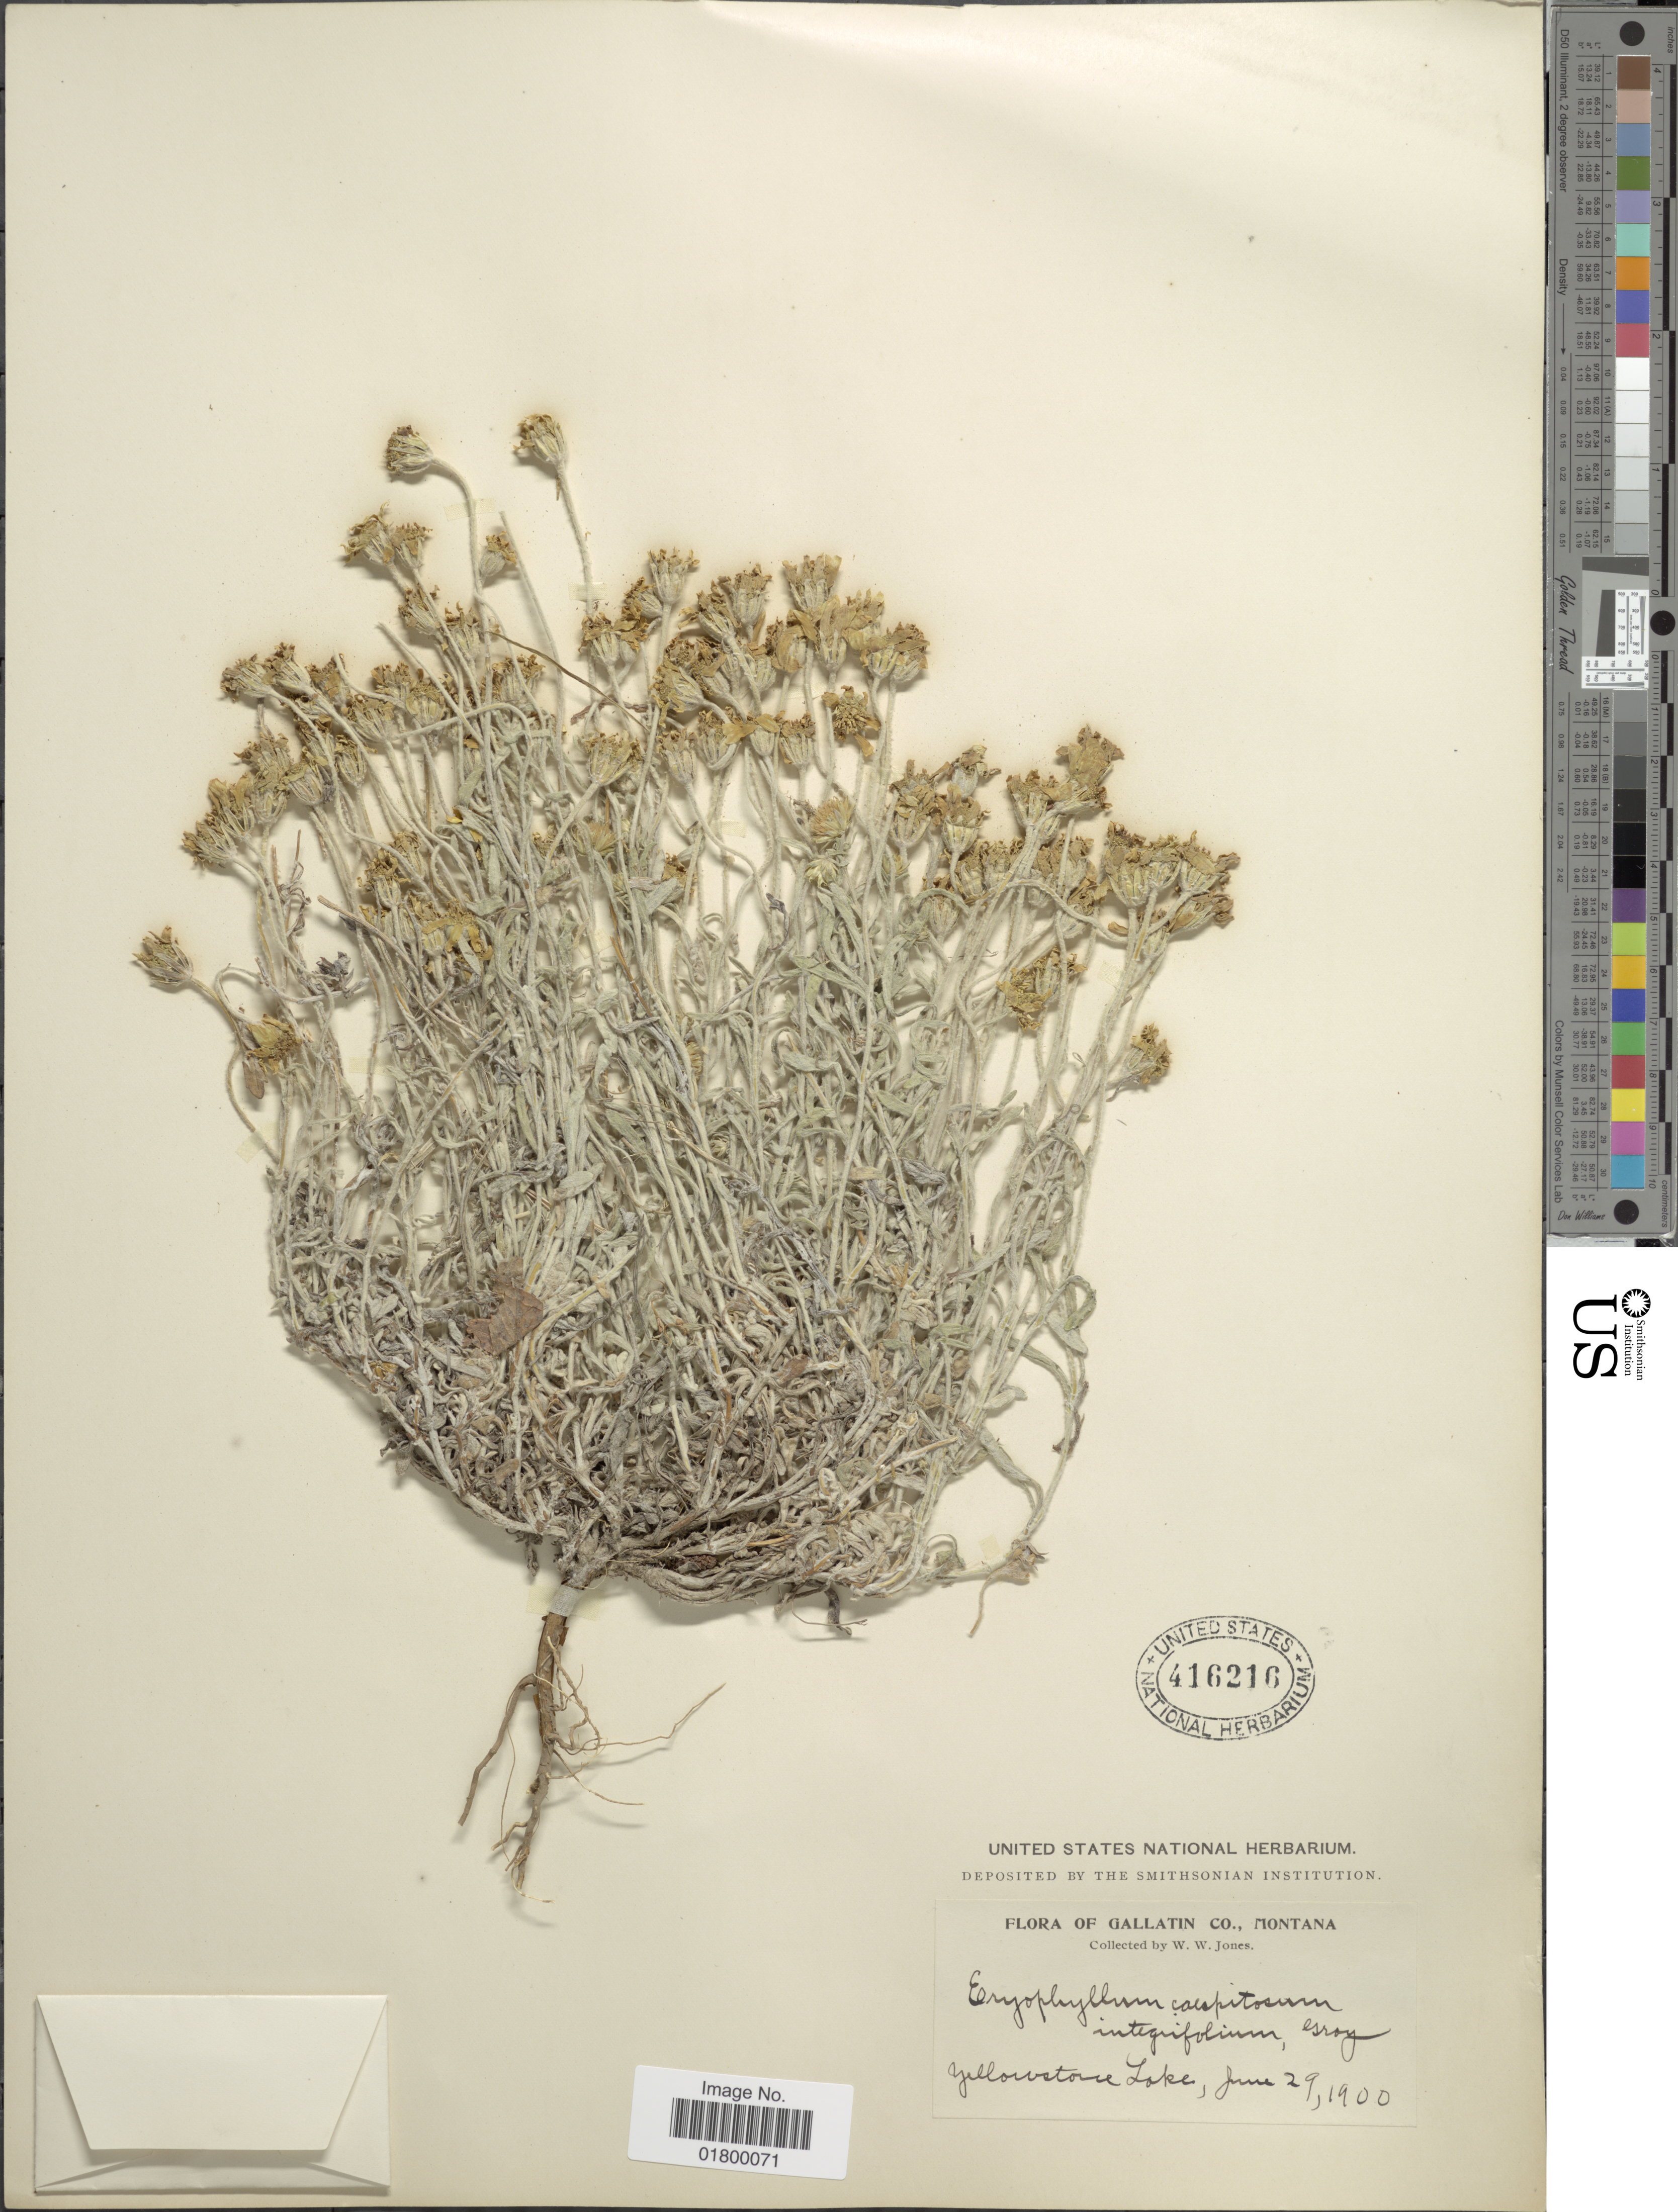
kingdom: Plantae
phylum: Tracheophyta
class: Magnoliopsida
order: Asterales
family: Asteraceae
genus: Eriophyllum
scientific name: Eriophyllum integrifolium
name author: (Hook.) Greene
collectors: W. W. Jones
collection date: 1900-06-29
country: United States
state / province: Montana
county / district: Gallatin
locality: Yellowstone Lake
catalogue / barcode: US 416216